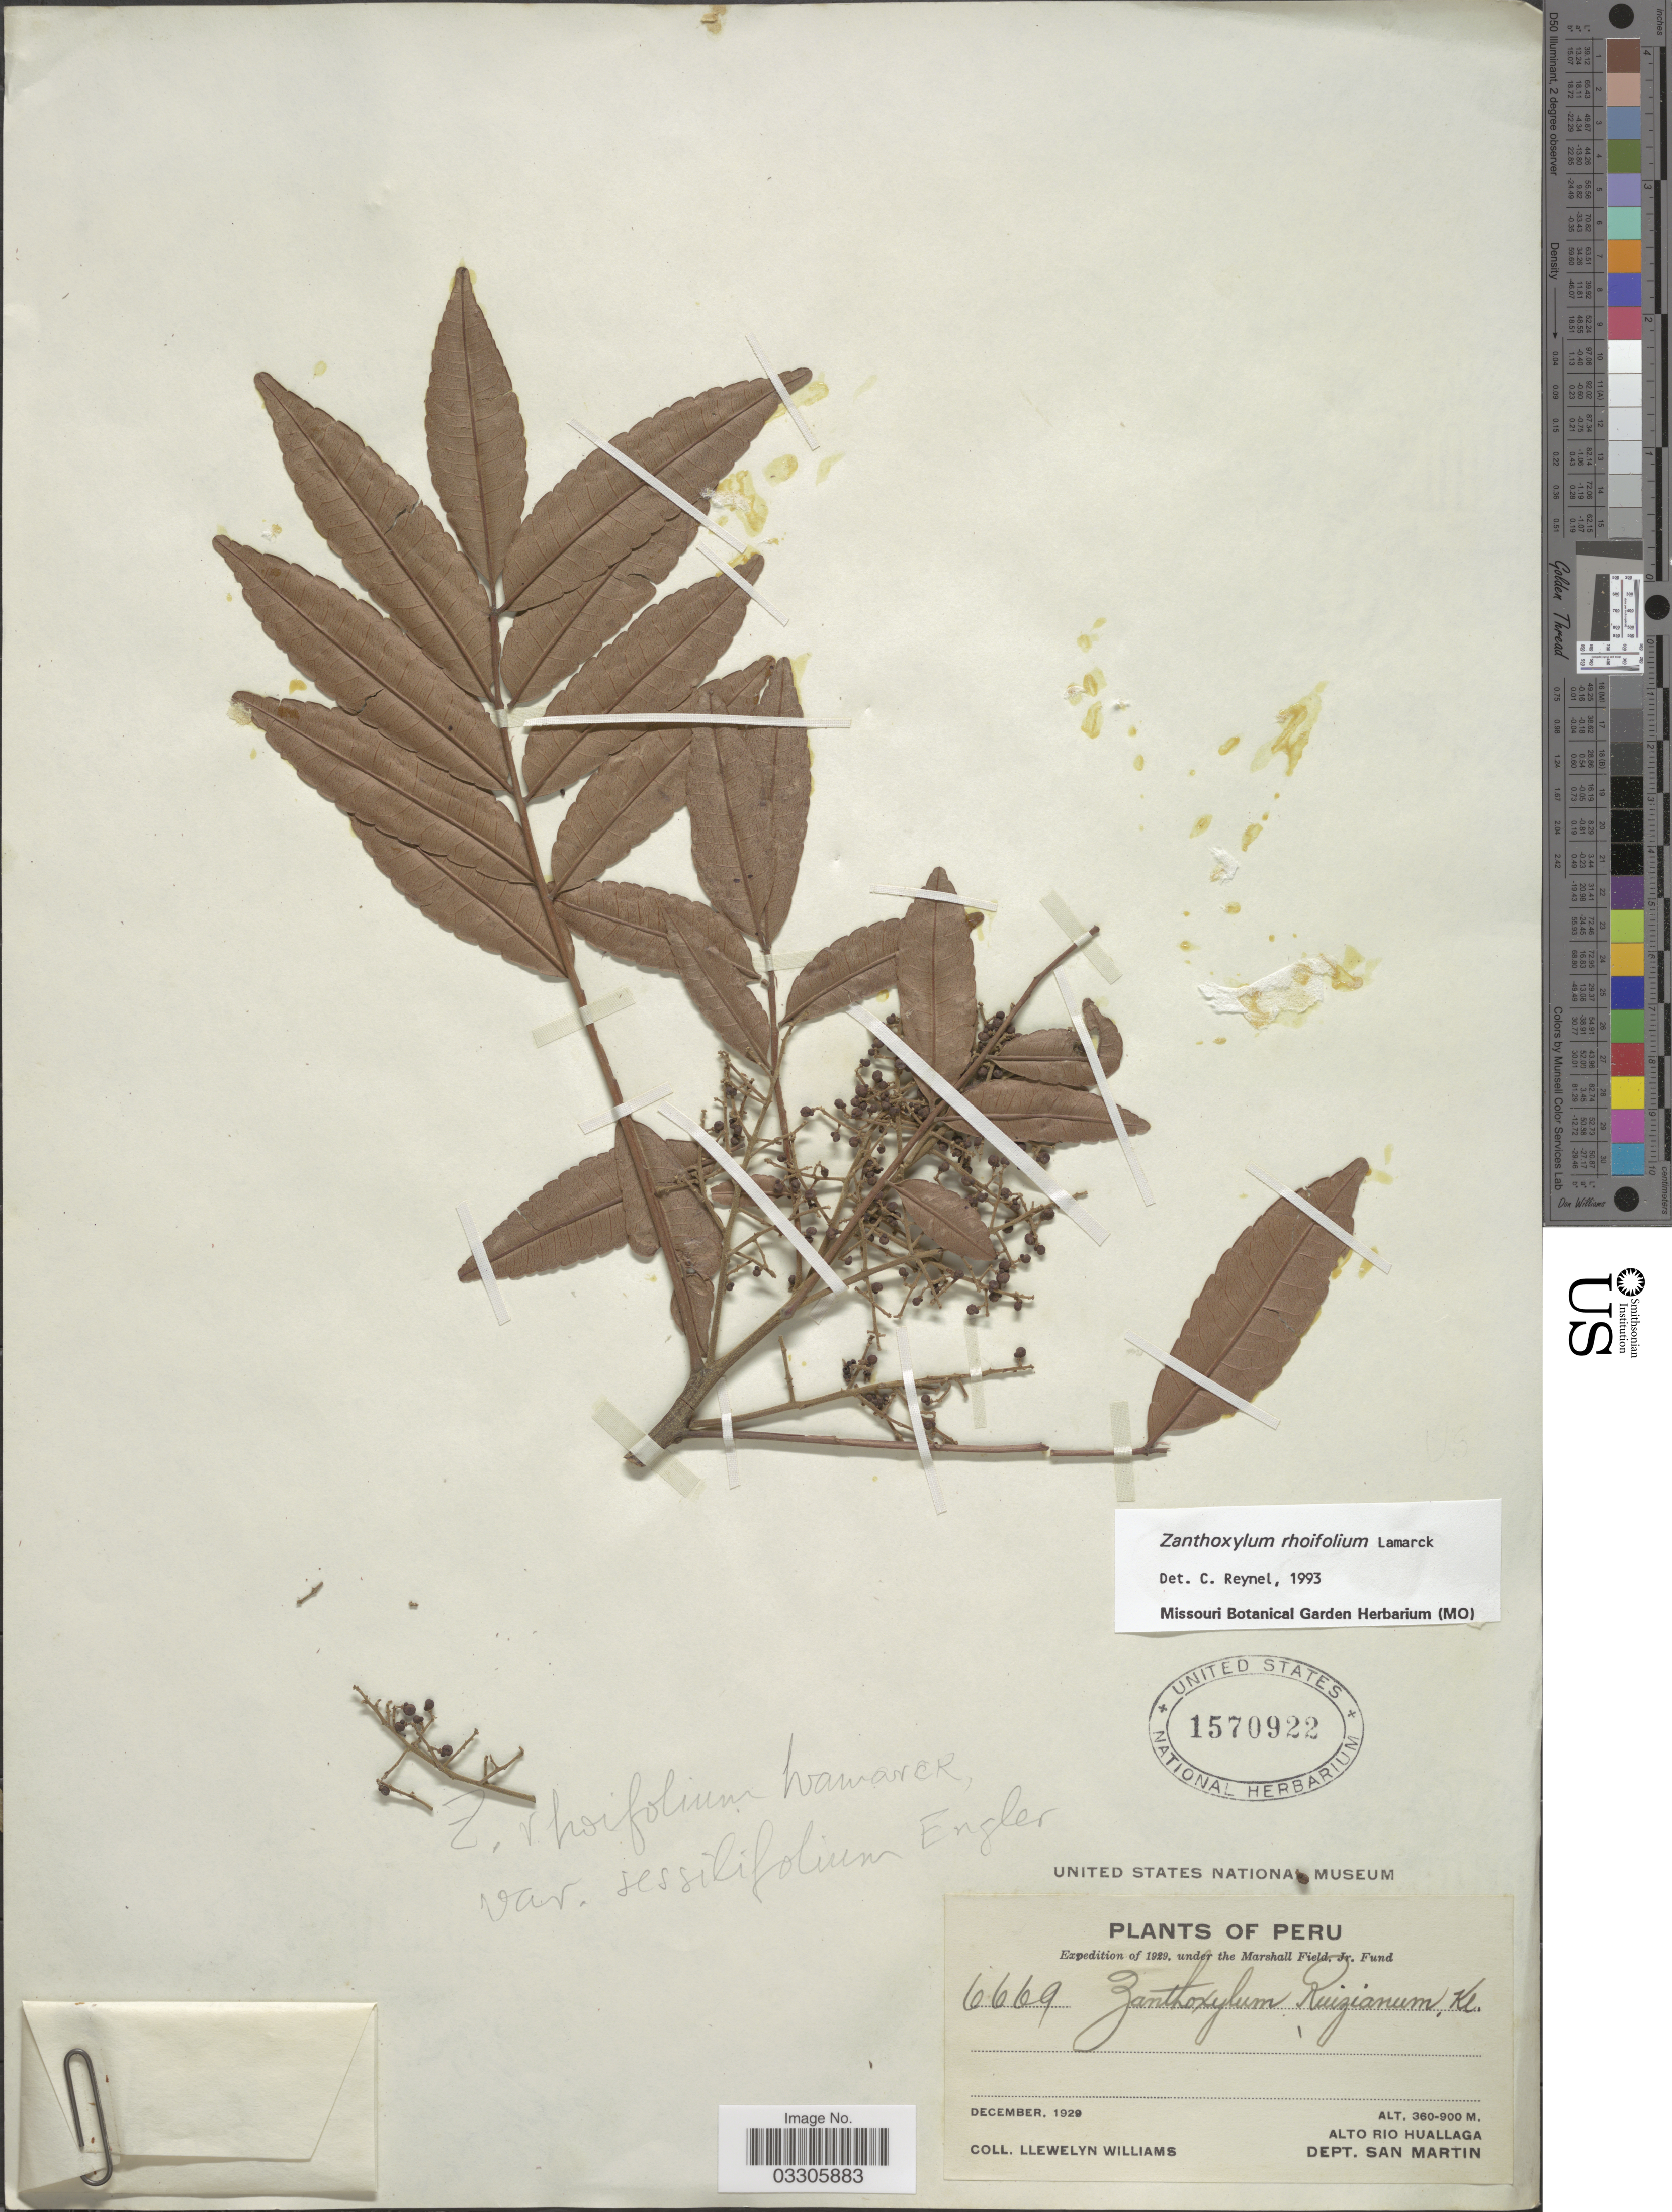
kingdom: Plantae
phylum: Tracheophyta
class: Magnoliopsida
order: Sapindales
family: Rutaceae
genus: Zanthoxylum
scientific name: Zanthoxylum rhoifolium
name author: Lam.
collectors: Ll. Williams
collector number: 6669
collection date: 1929-12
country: Peru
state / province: San Martín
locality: Alto Rio Huallaga, Dept. San Martin.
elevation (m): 360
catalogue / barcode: US 1570922